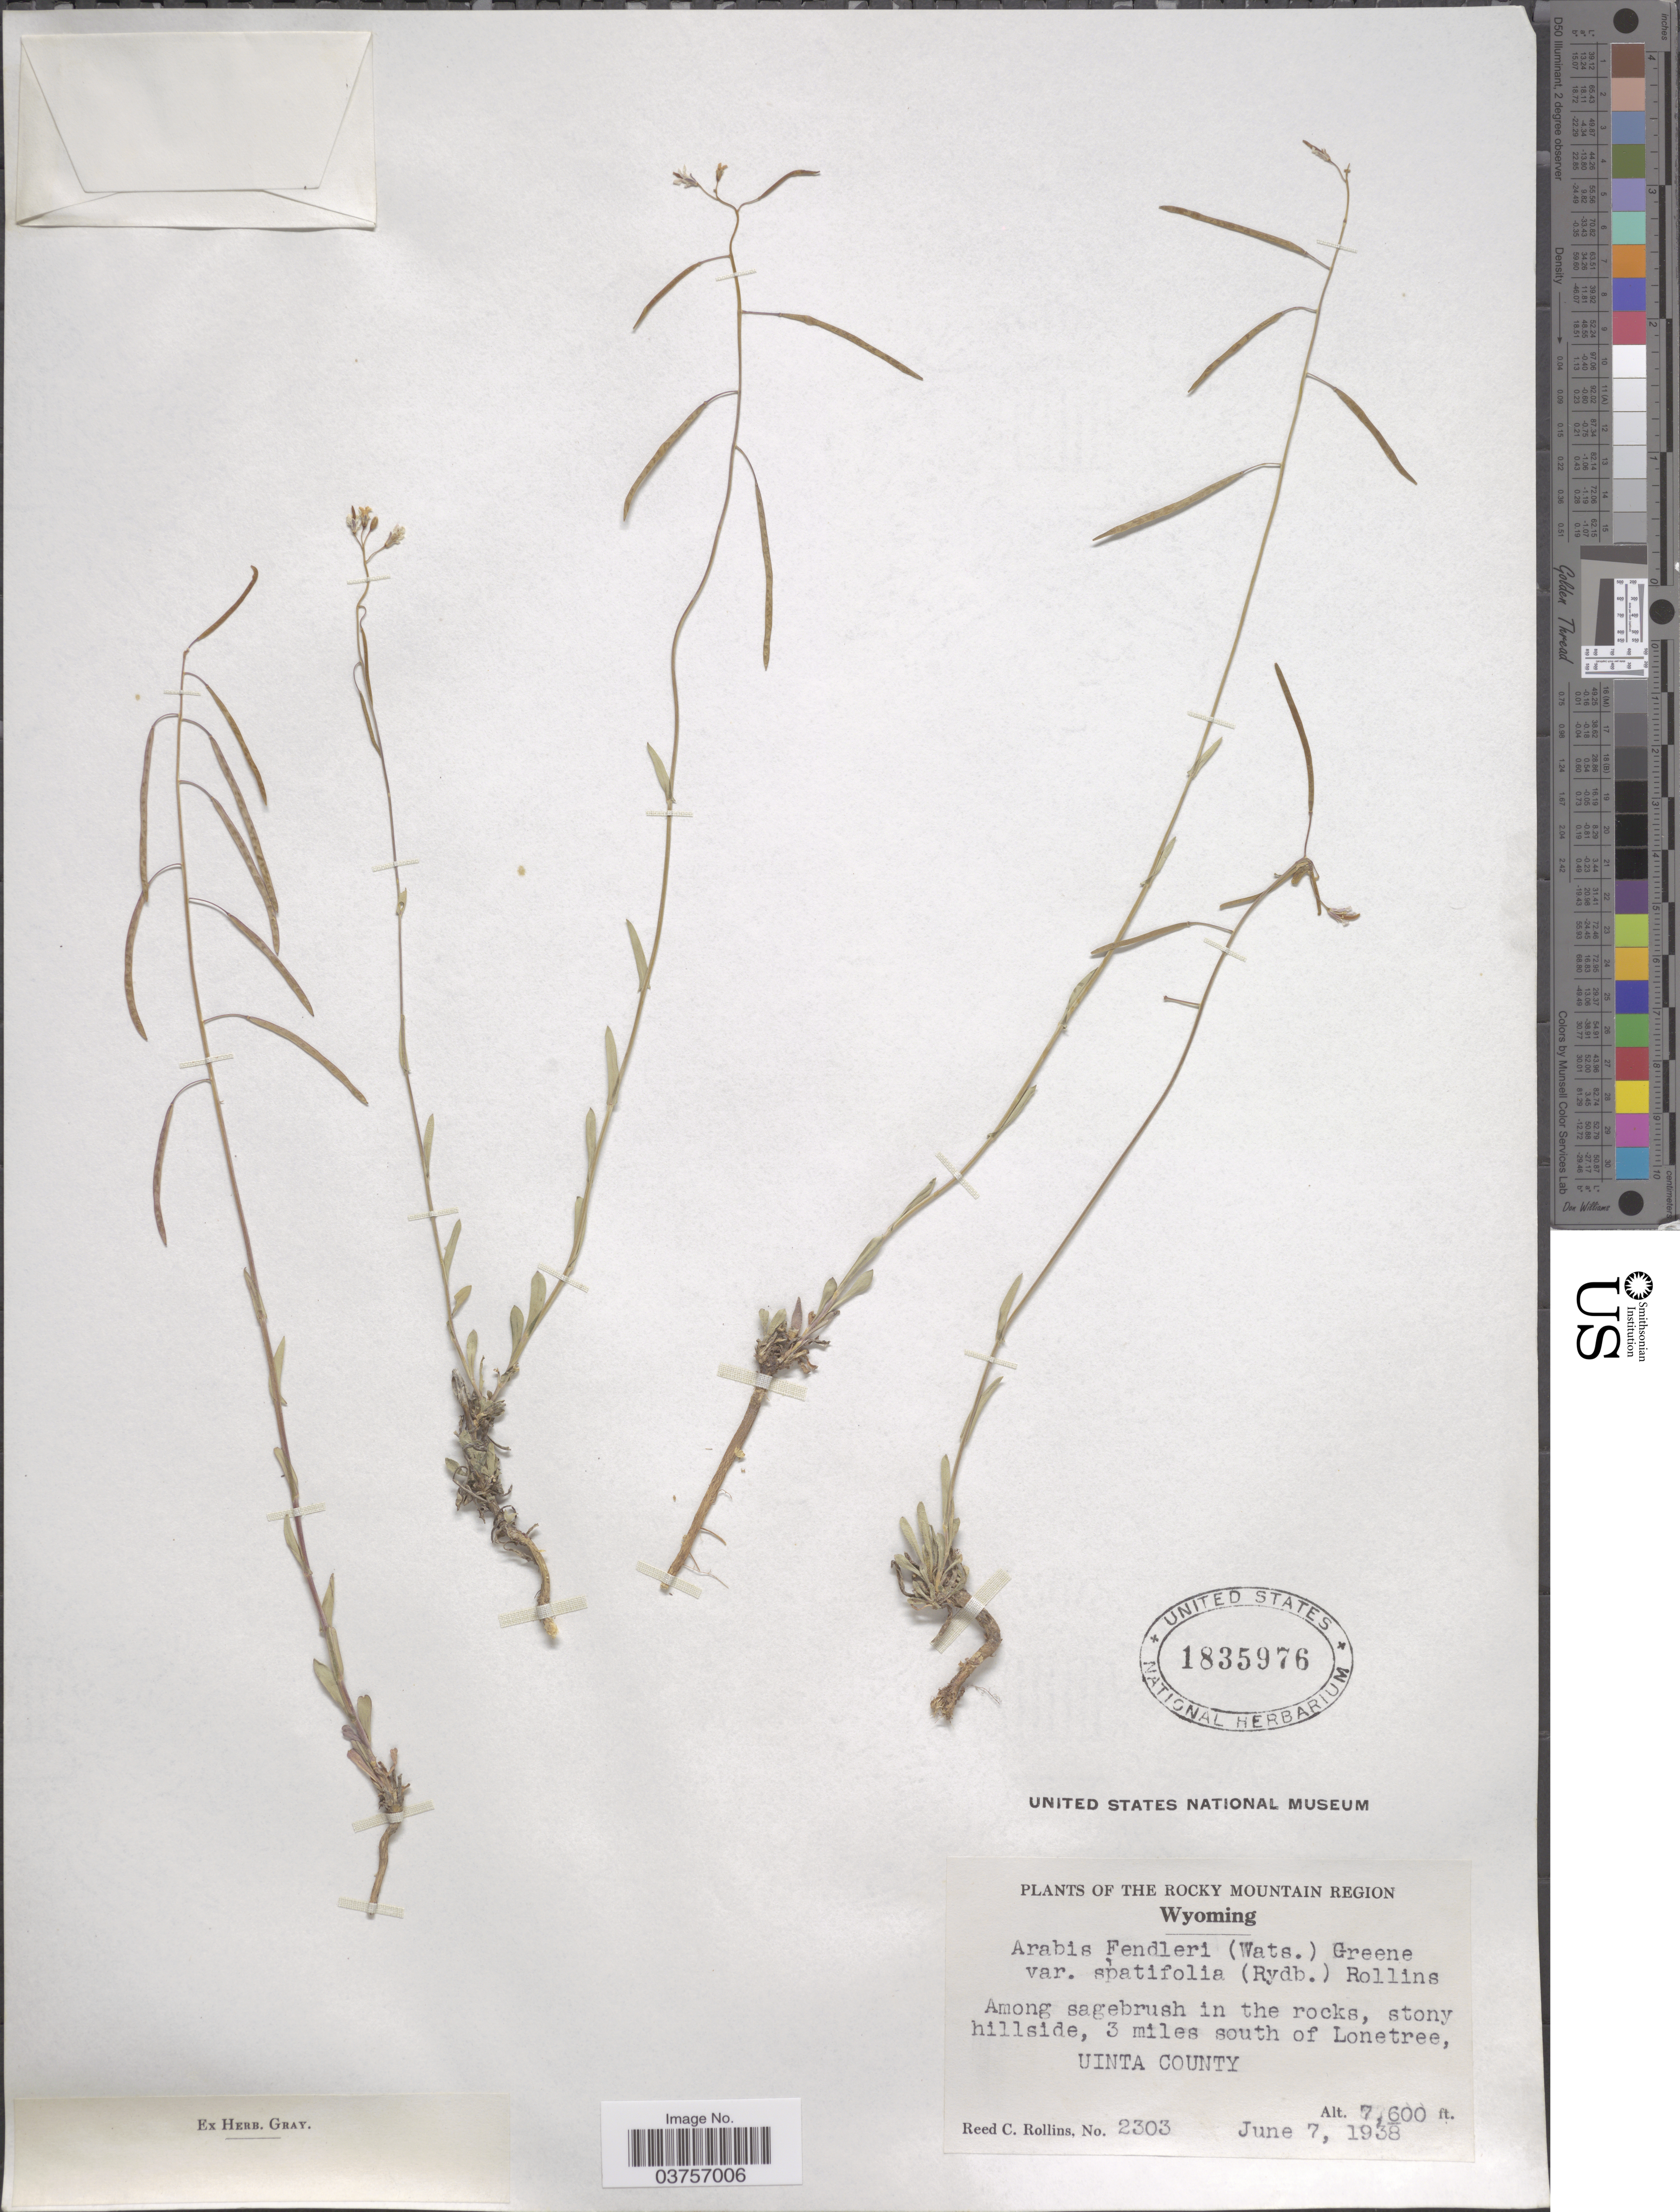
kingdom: Plantae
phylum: Tracheophyta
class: Magnoliopsida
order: Brassicales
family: Brassicaceae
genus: Arabis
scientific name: Arabis fendleri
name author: (S. Watson) Greene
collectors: R. C. Rollins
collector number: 2303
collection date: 1938-06-07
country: United States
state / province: Wyoming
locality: The Rocky Mountain Region. 3 miles south of Lonetree, Uinta County.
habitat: among sagebrush in the rocks, stony hillside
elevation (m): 2316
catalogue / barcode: US 1835976